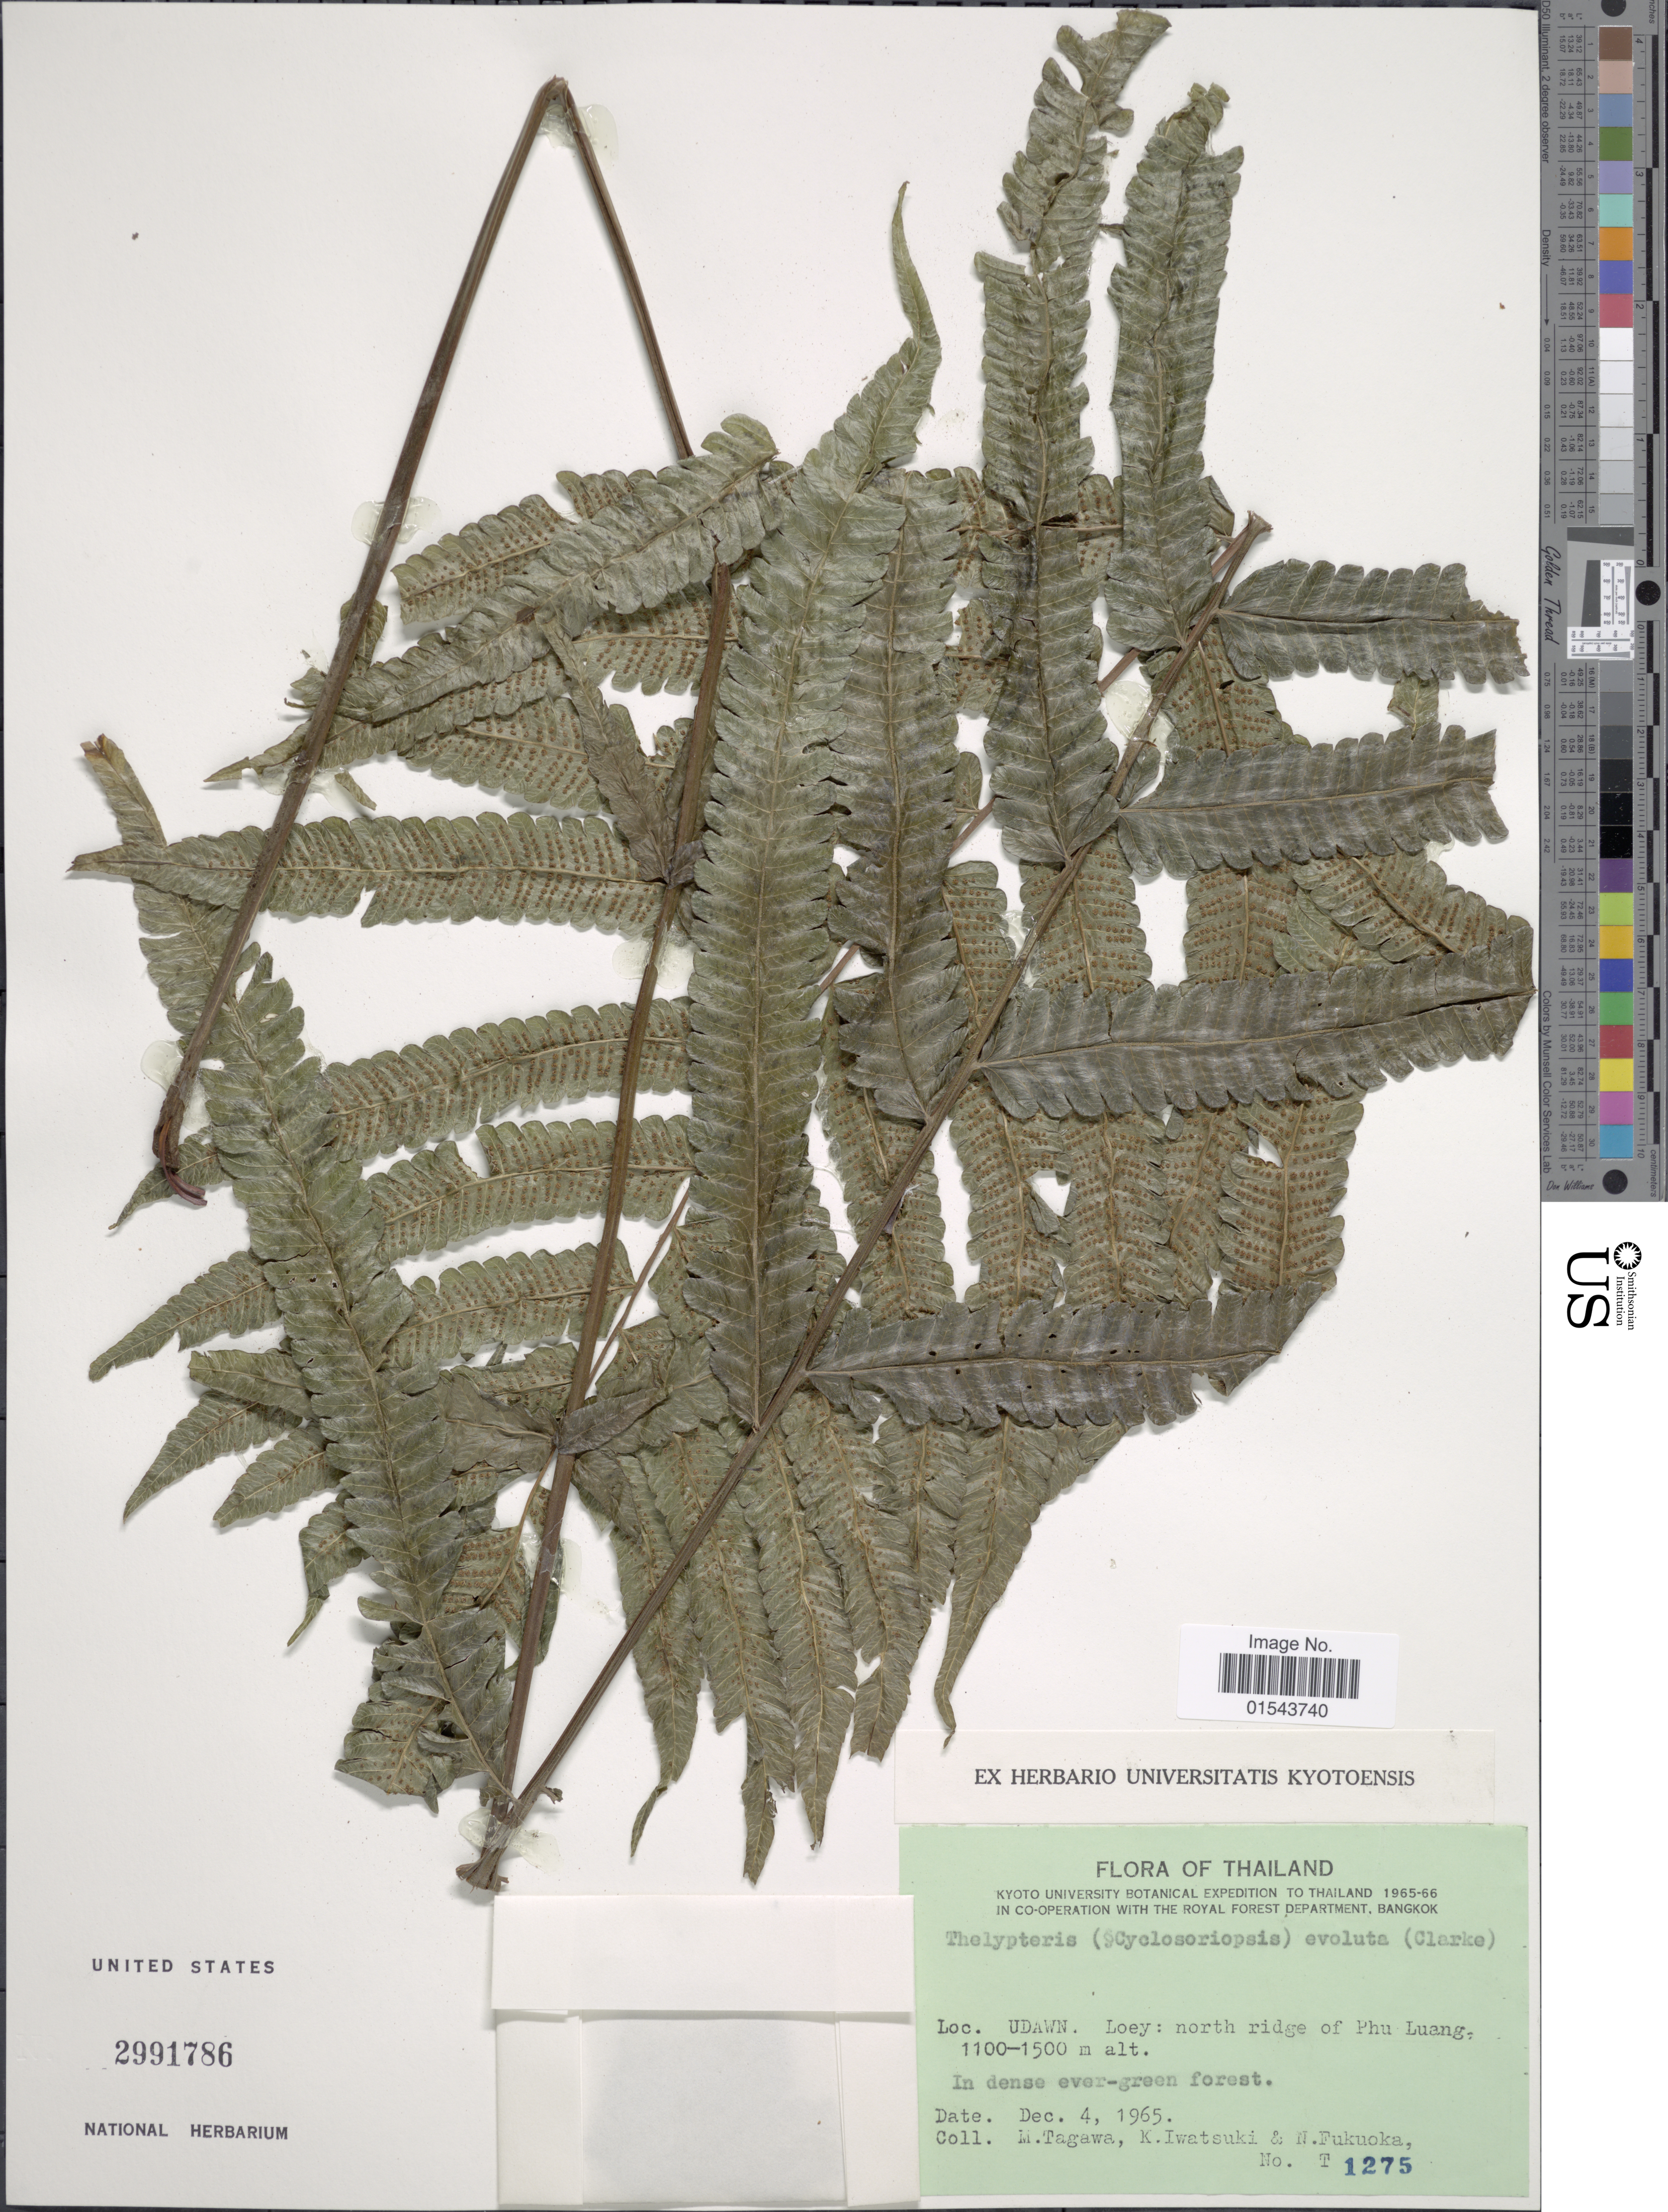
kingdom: Plantae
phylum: Tracheophyta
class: Polypodiopsida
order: Polypodiales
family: Thelypteridaceae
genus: Christella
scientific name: Christella evoluta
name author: (C.B. Clarke) Holttum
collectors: M. Tagawa, K. Iwatsuki & N. Fukuoka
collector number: T 1275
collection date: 1965-12-04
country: Thailand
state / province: Loei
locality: Udawn: Loey: north ridge of Phu Luang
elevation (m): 1100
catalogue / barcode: US 2991786